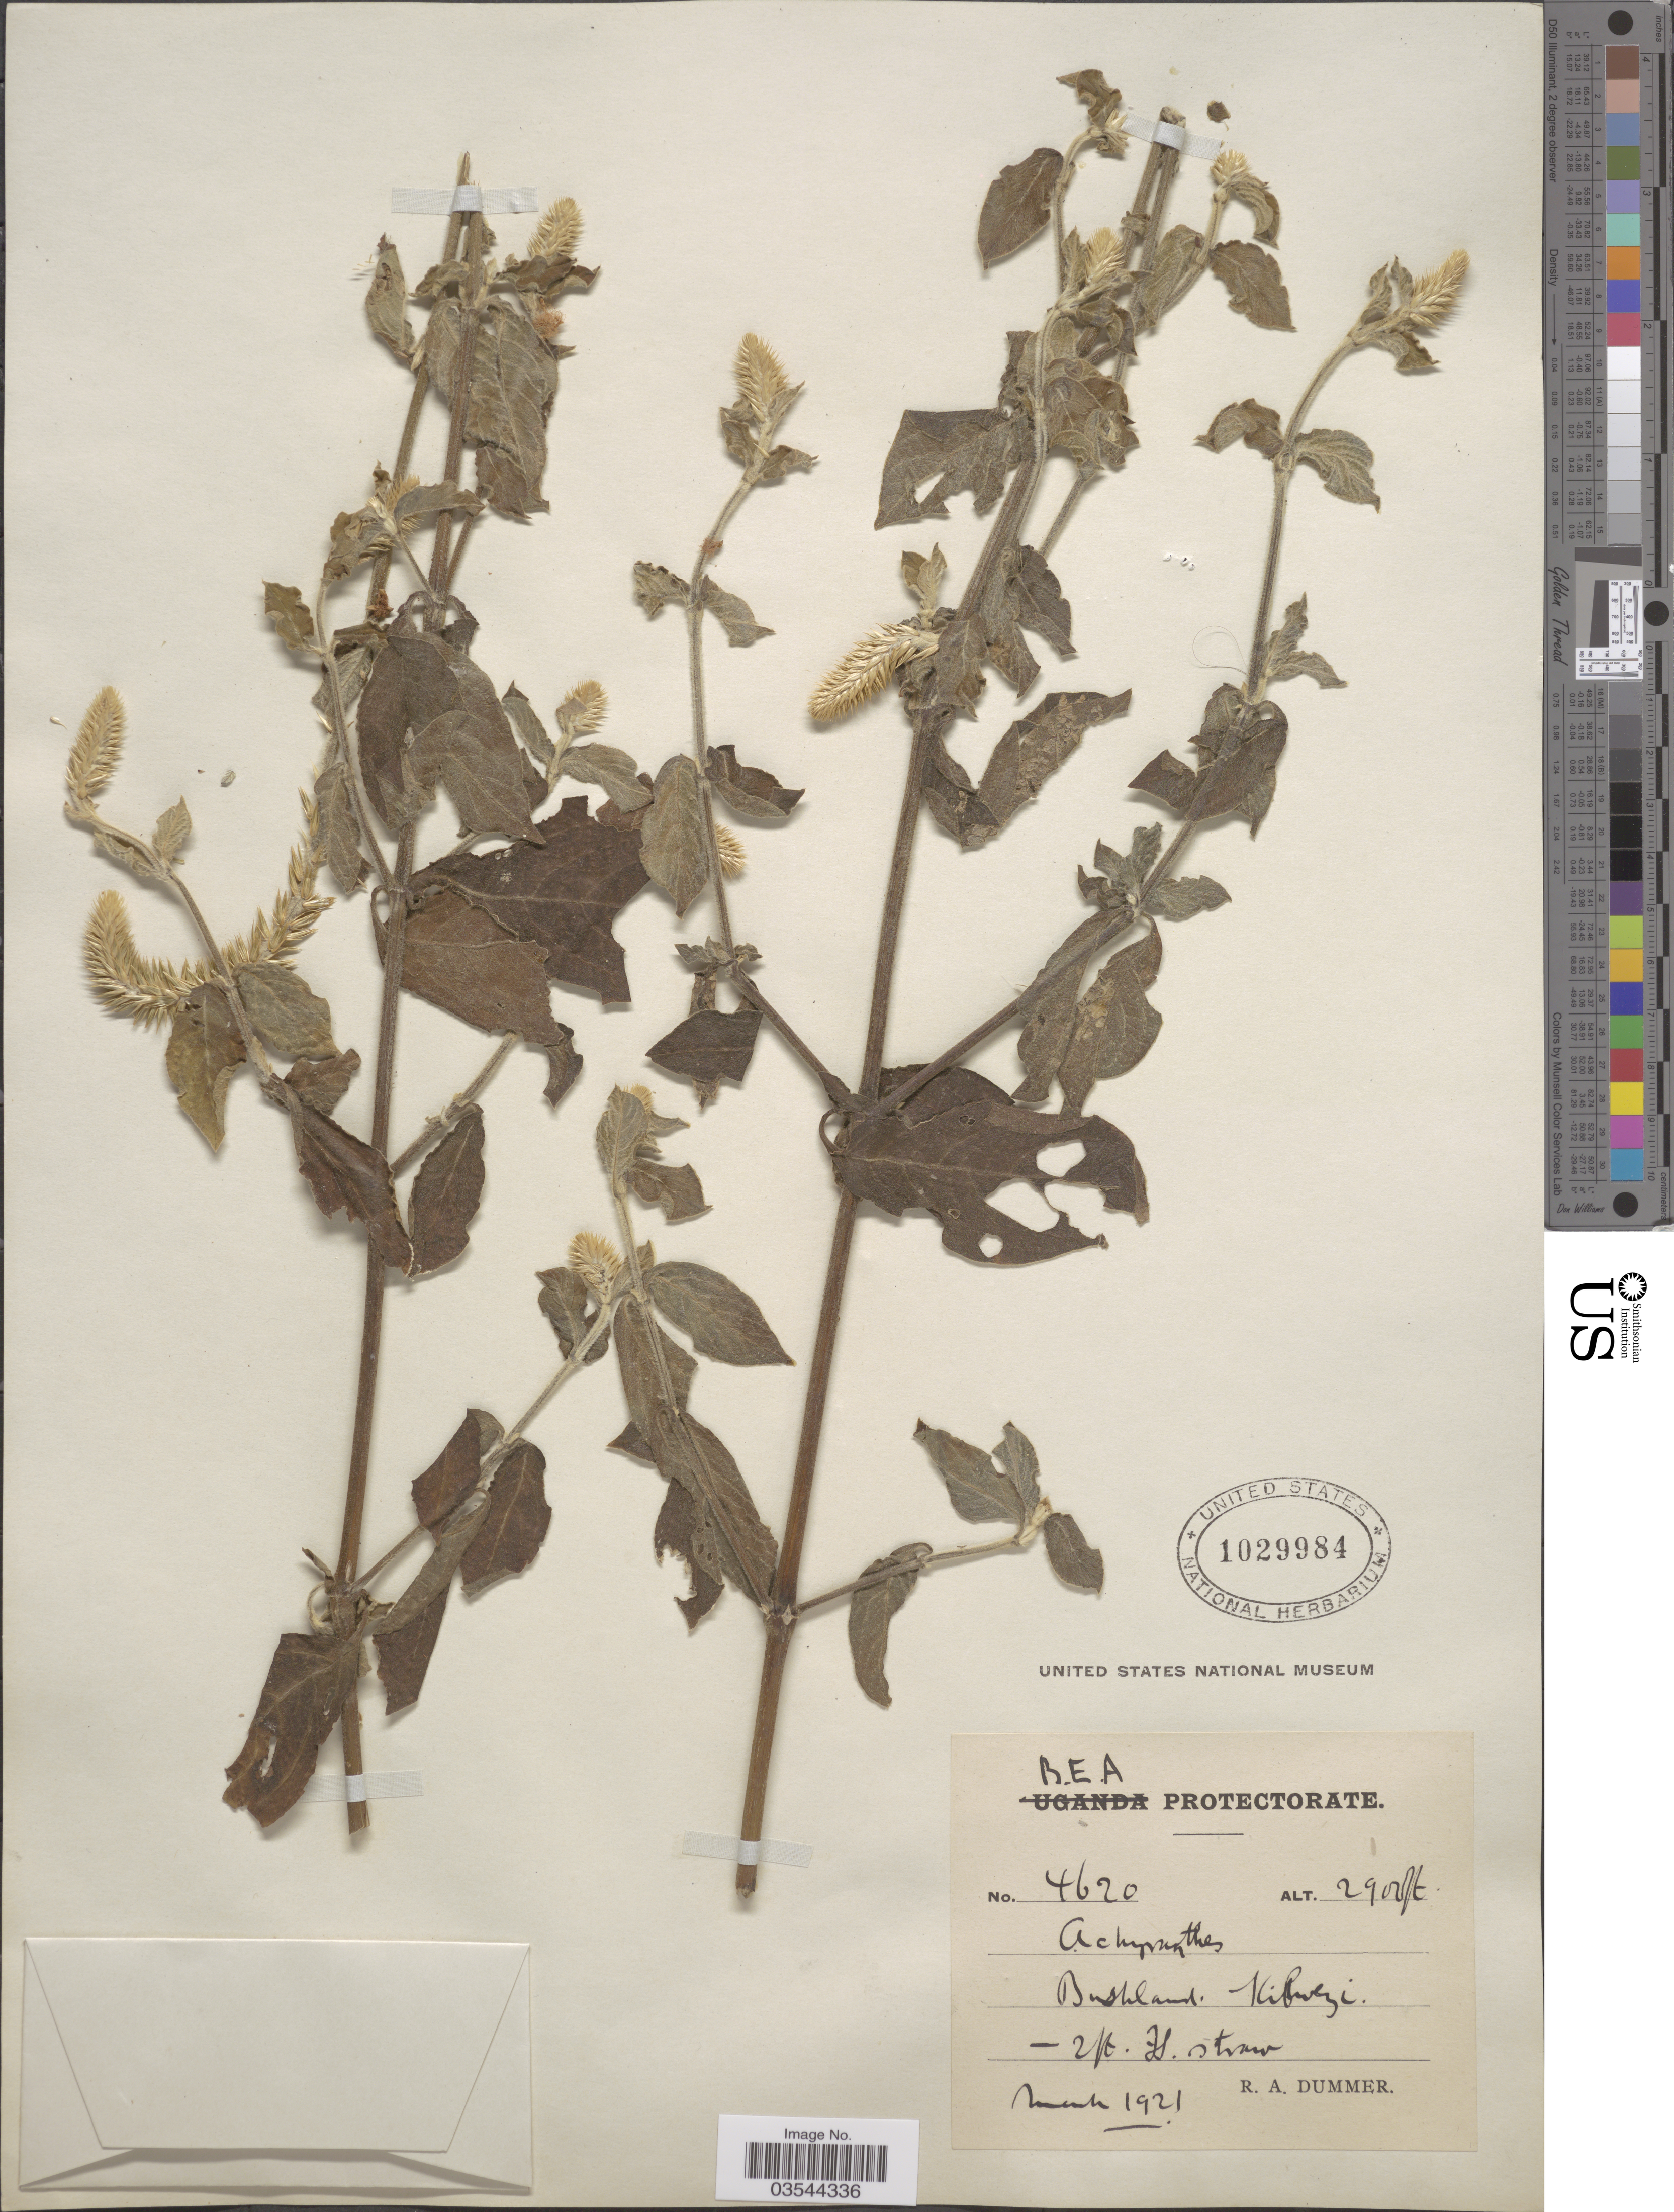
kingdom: Plantae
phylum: Tracheophyta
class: Magnoliopsida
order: Caryophyllales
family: Amaranthaceae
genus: Achyranthes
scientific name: Achyranthes sp.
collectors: R. Dümmer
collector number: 4620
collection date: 1921-03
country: Kenya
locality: B.E.A. Bushland, Kibwezi.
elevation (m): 884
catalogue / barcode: US 1029984